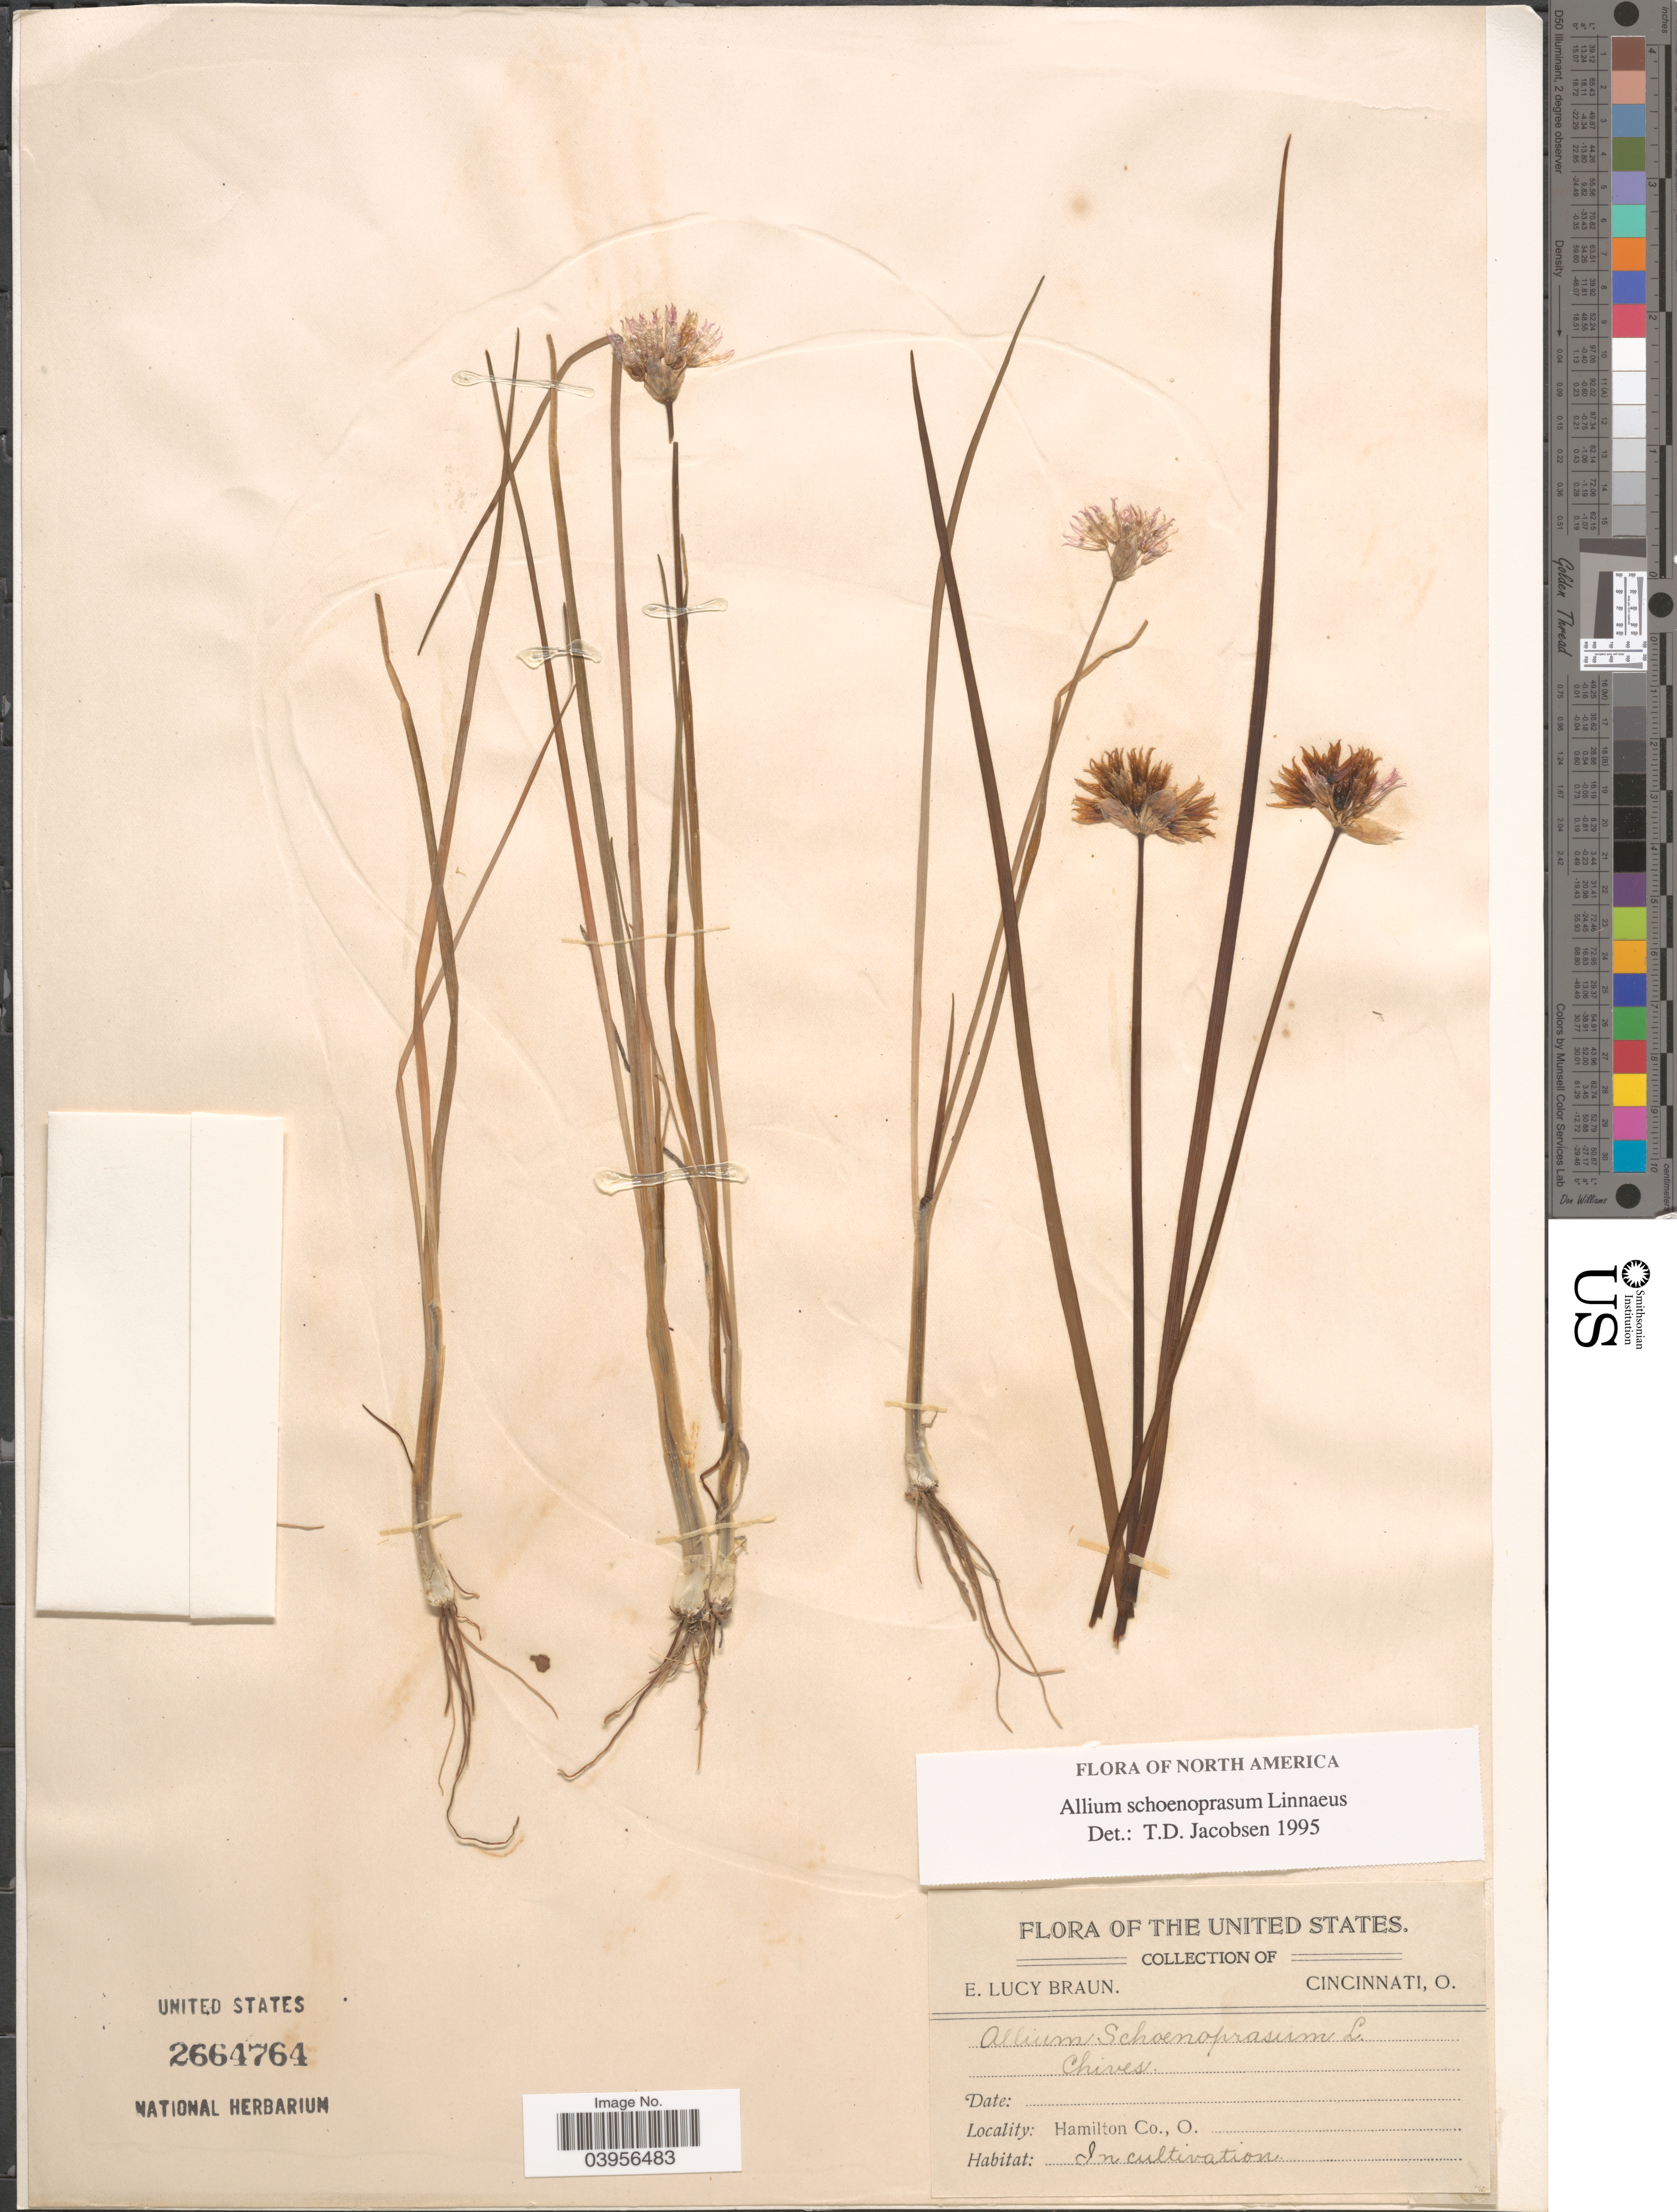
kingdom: Plantae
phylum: Tracheophyta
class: Liliopsida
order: Asparagales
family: Amaryllidaceae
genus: Allium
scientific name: Allium schoenoprasum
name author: L.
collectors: E. L. Braun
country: United States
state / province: Ohio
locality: Hamilton Co.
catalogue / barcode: US 2664764